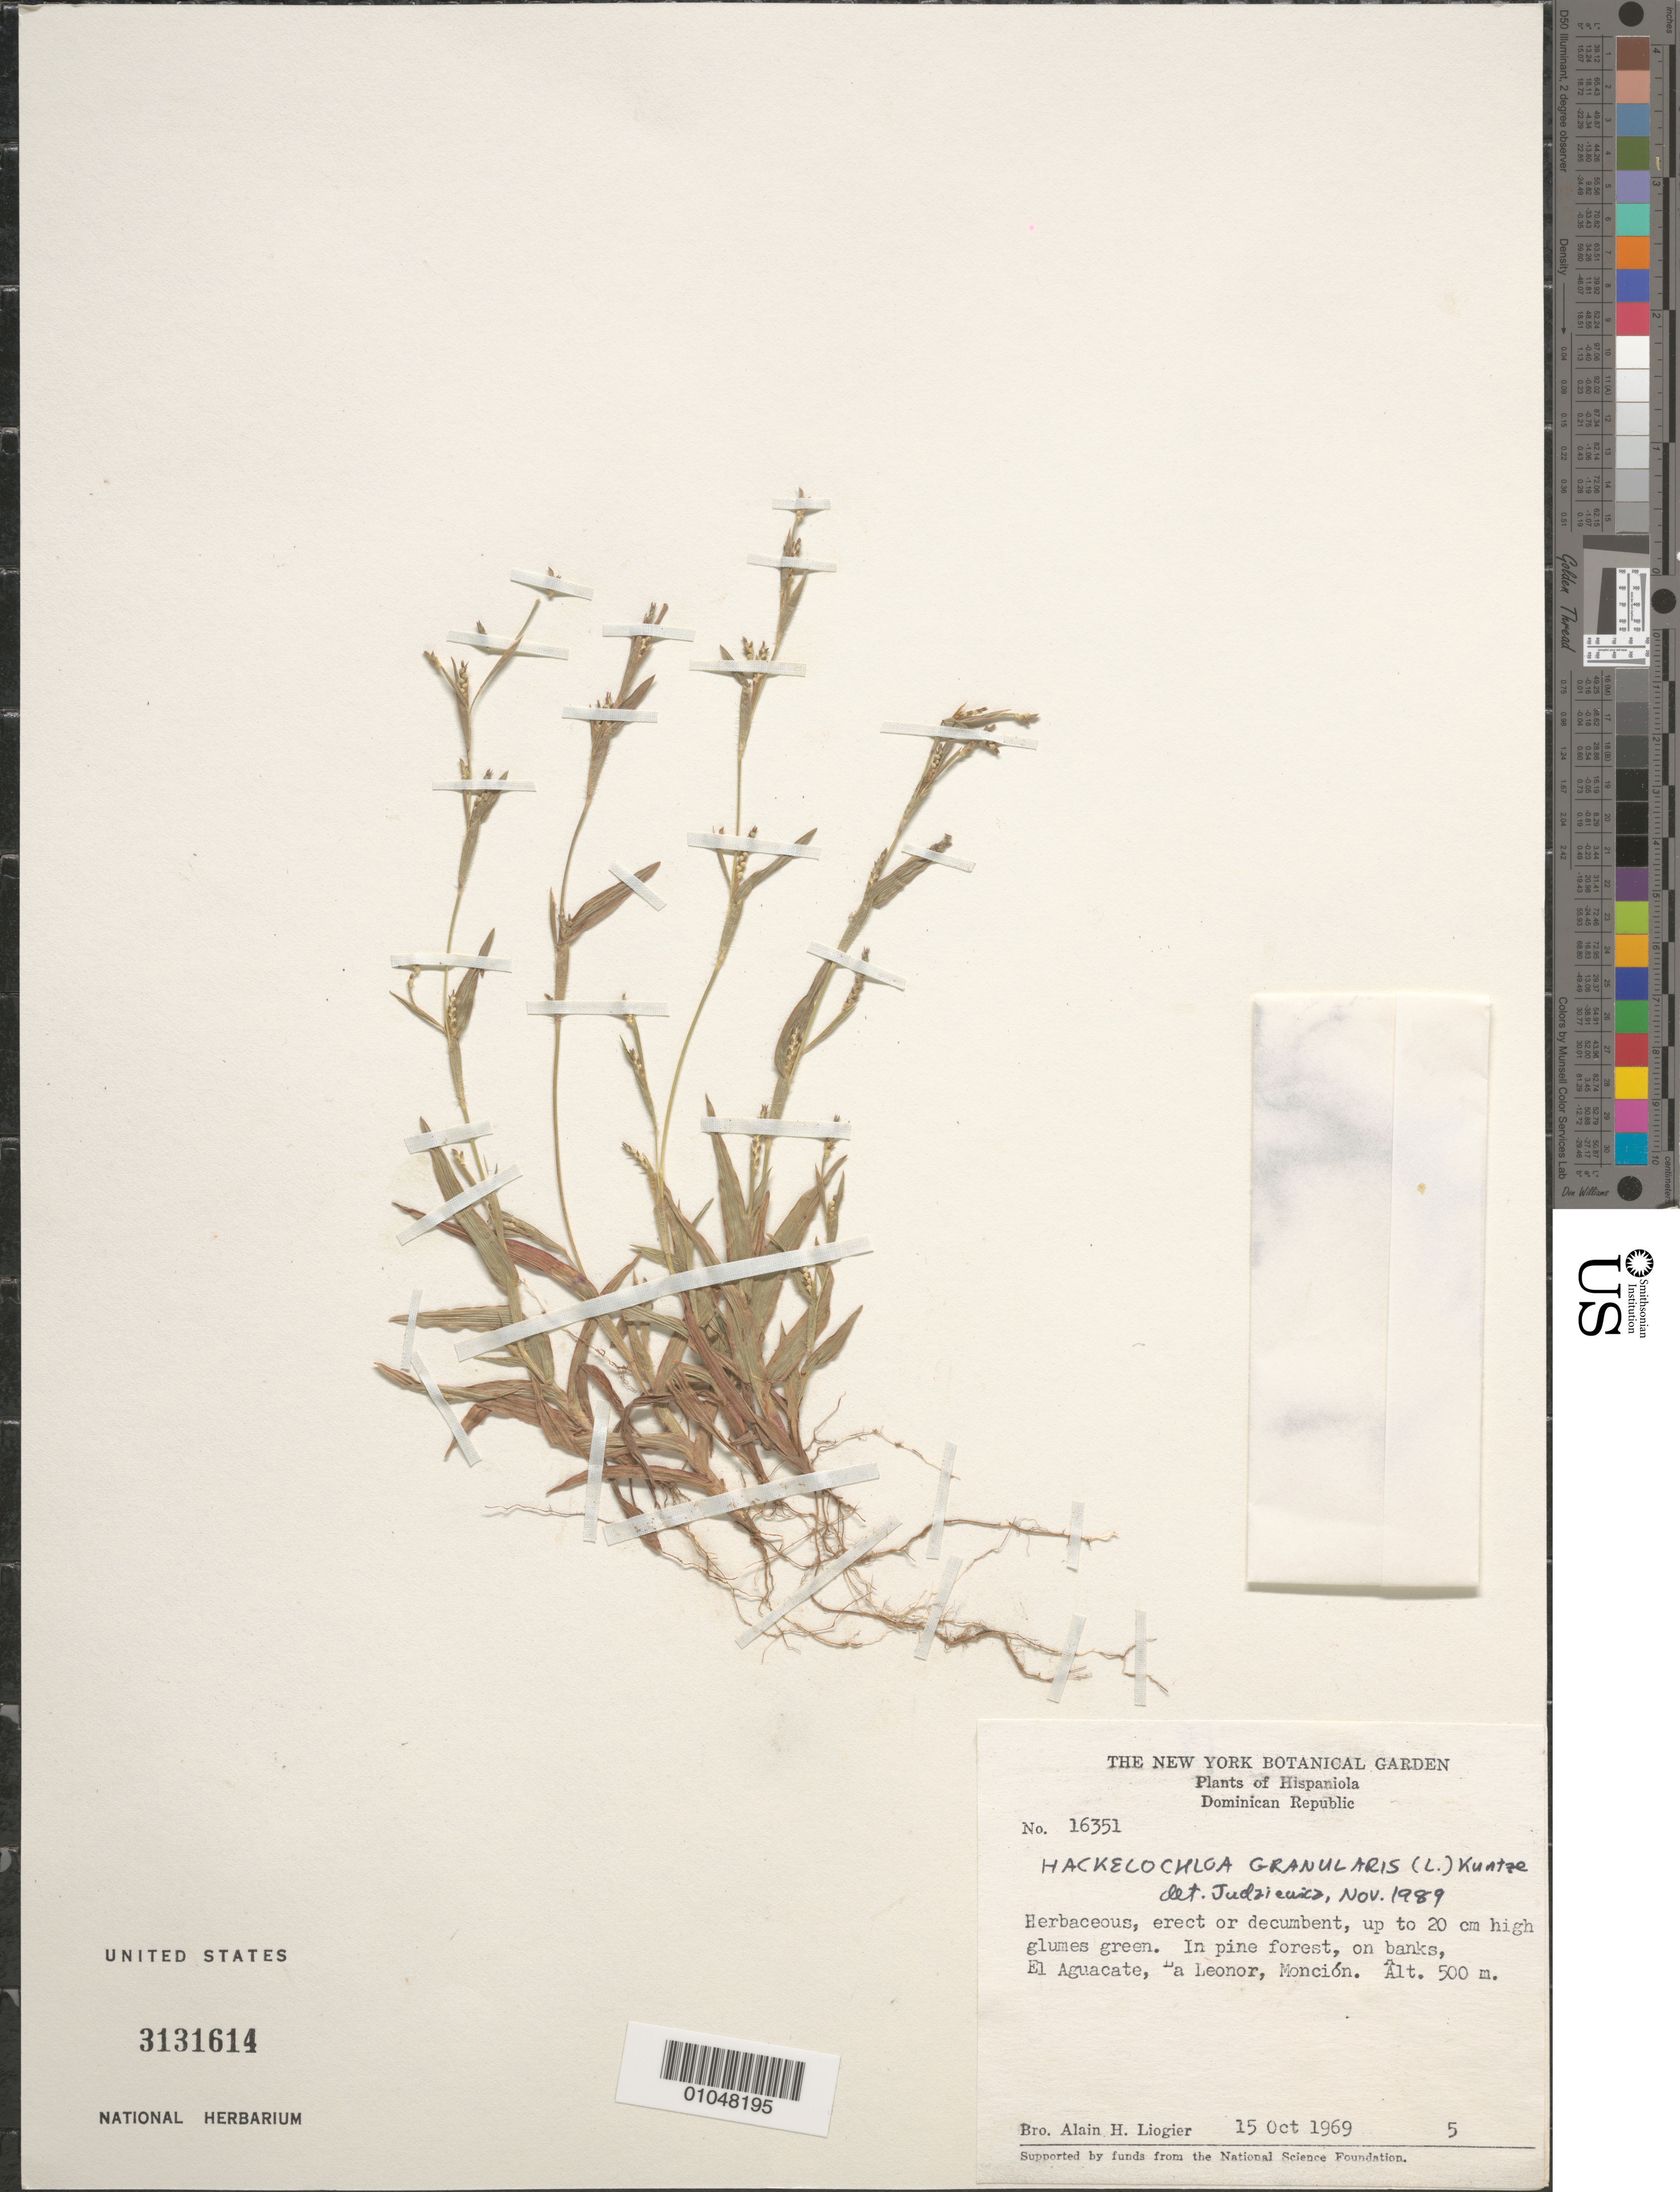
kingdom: Plantae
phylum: Tracheophyta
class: Liliopsida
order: Poales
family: Poaceae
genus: Hackelochloa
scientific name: Hackelochloa granularis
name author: (L.) Kuntze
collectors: A. H. Liogier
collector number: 16351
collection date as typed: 15 Oct 1969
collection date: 1969-10-15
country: Dominican Republic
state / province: Santiago Rodríguez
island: Hispaniola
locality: El Aguacate, La Leonor, Moncion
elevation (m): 500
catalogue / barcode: US 3131614